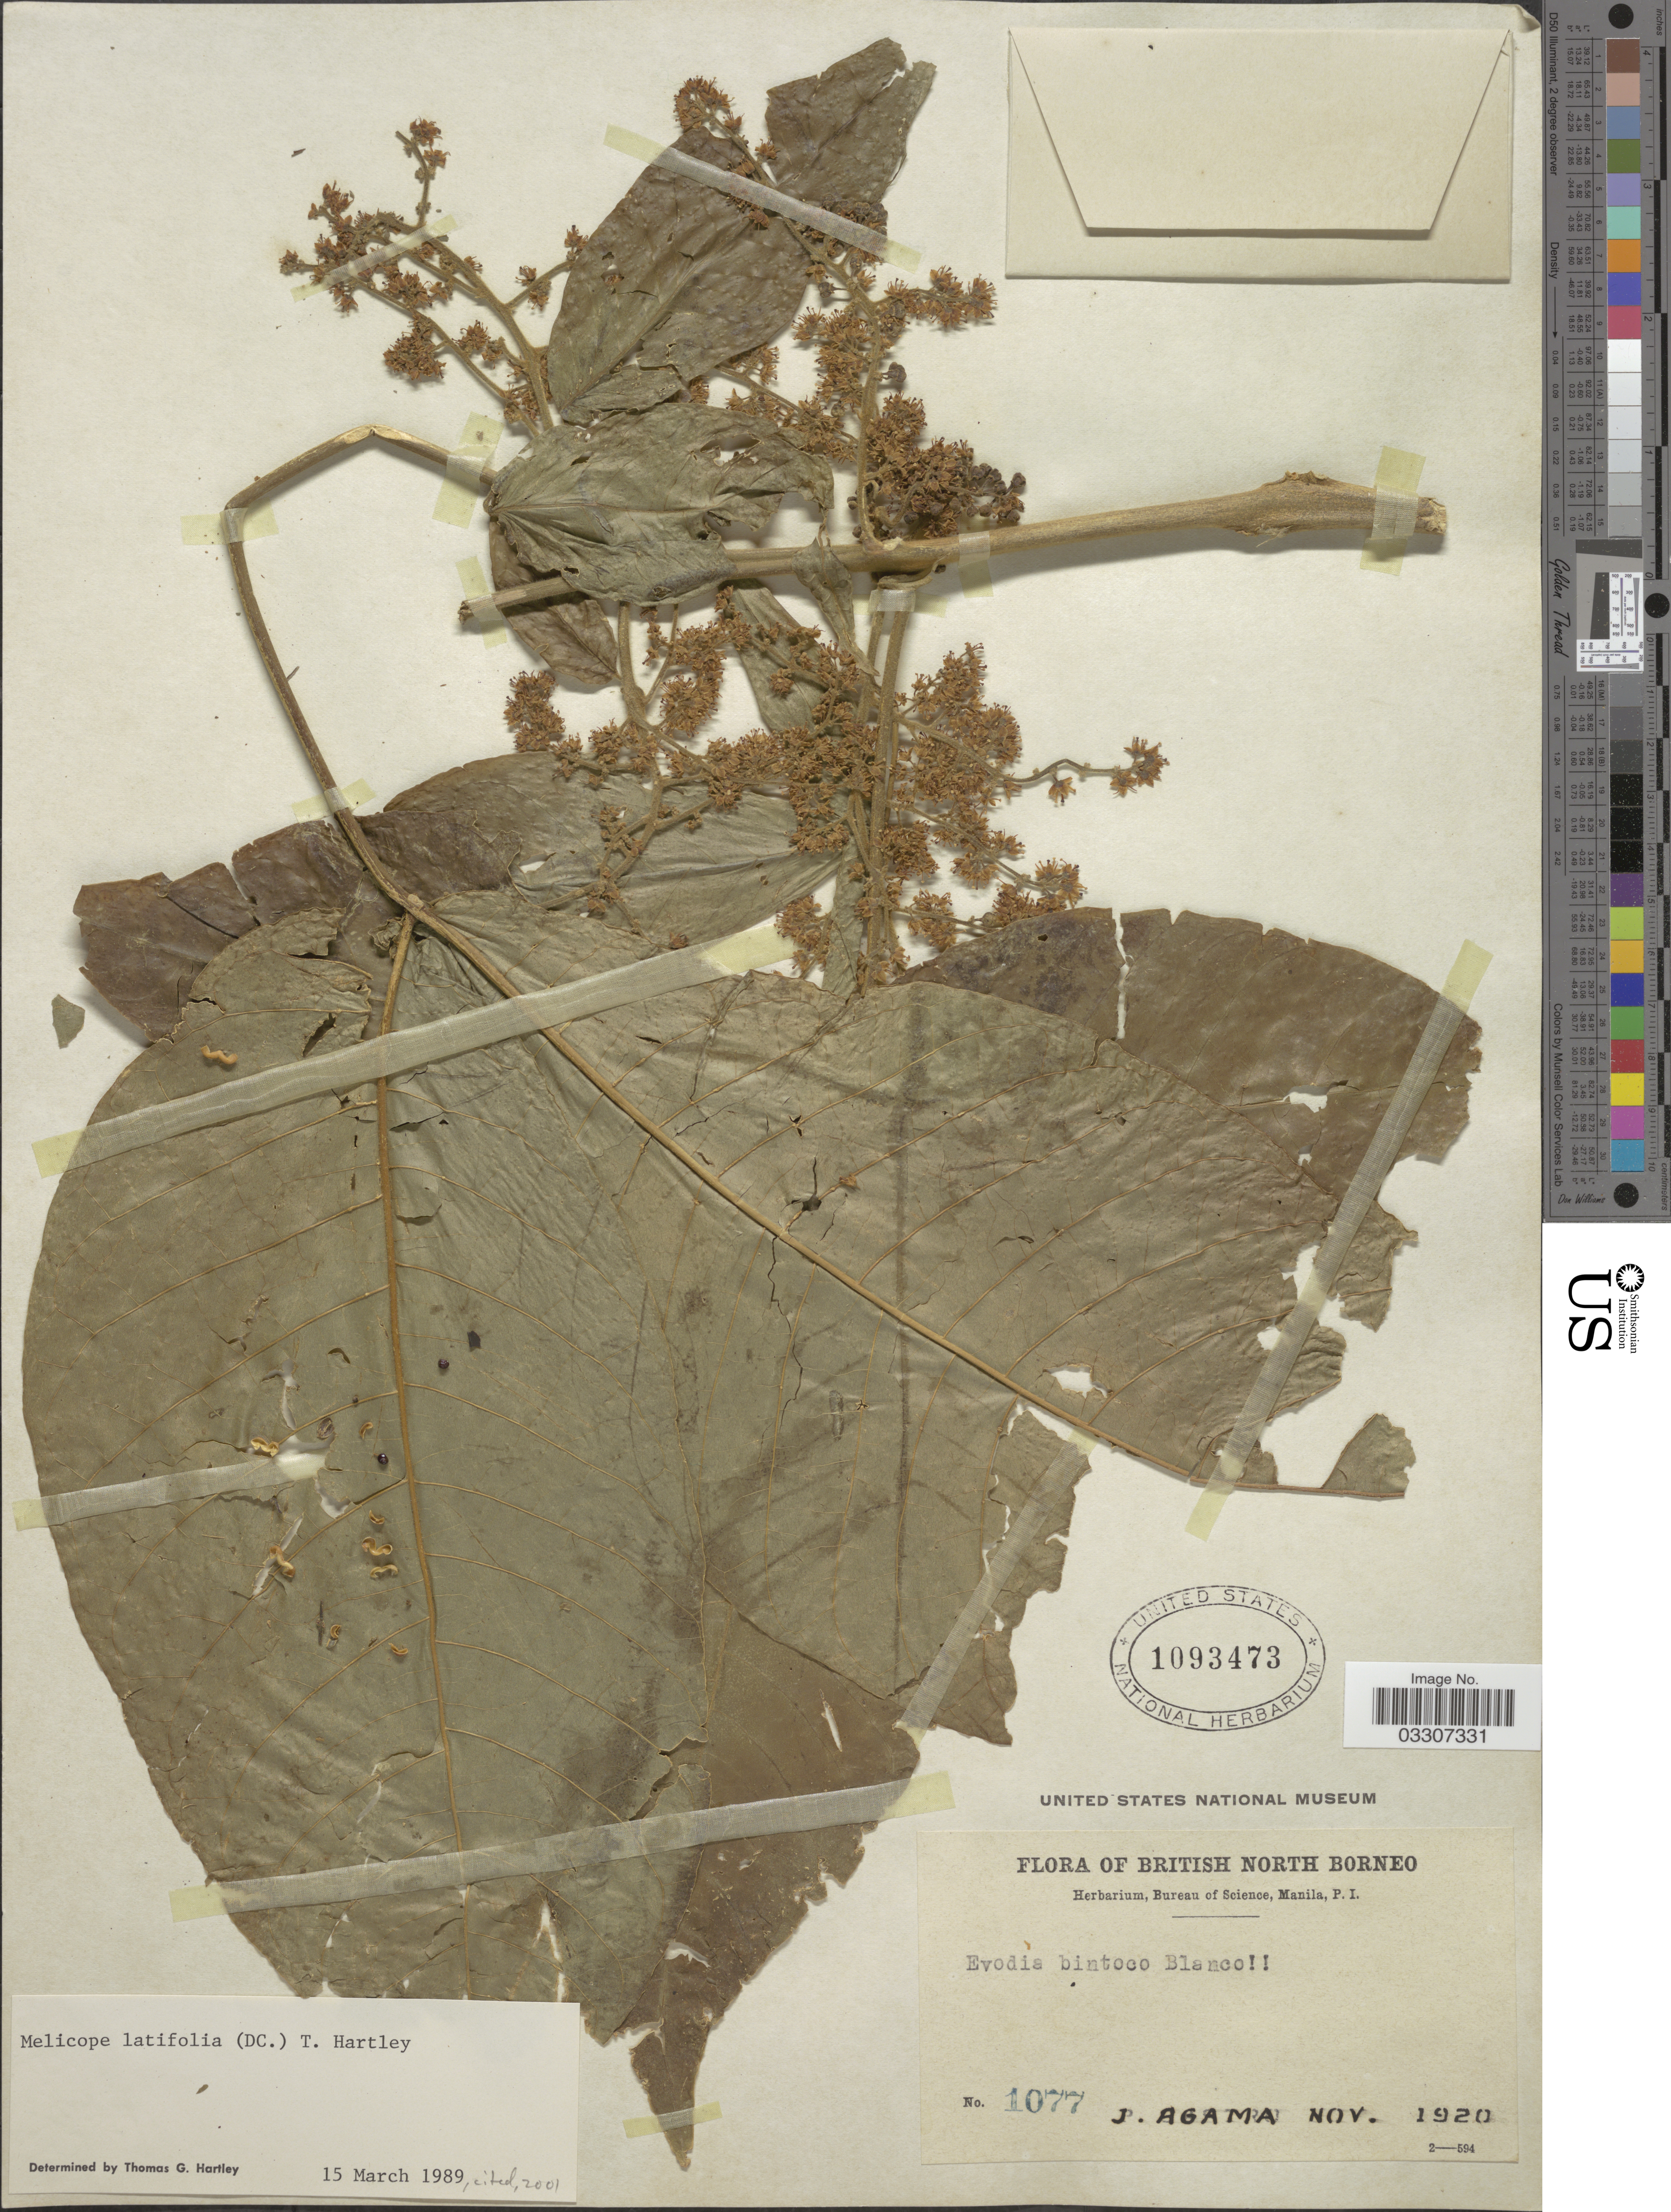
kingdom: Plantae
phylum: Tracheophyta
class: Magnoliopsida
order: Sapindales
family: Rutaceae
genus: Melicope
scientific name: Melicope latifolia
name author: (DC.) T.G. Hartley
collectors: J. Agama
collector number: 1077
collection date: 1920-11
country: Malaysia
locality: British North Borneo.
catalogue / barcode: US 1093473